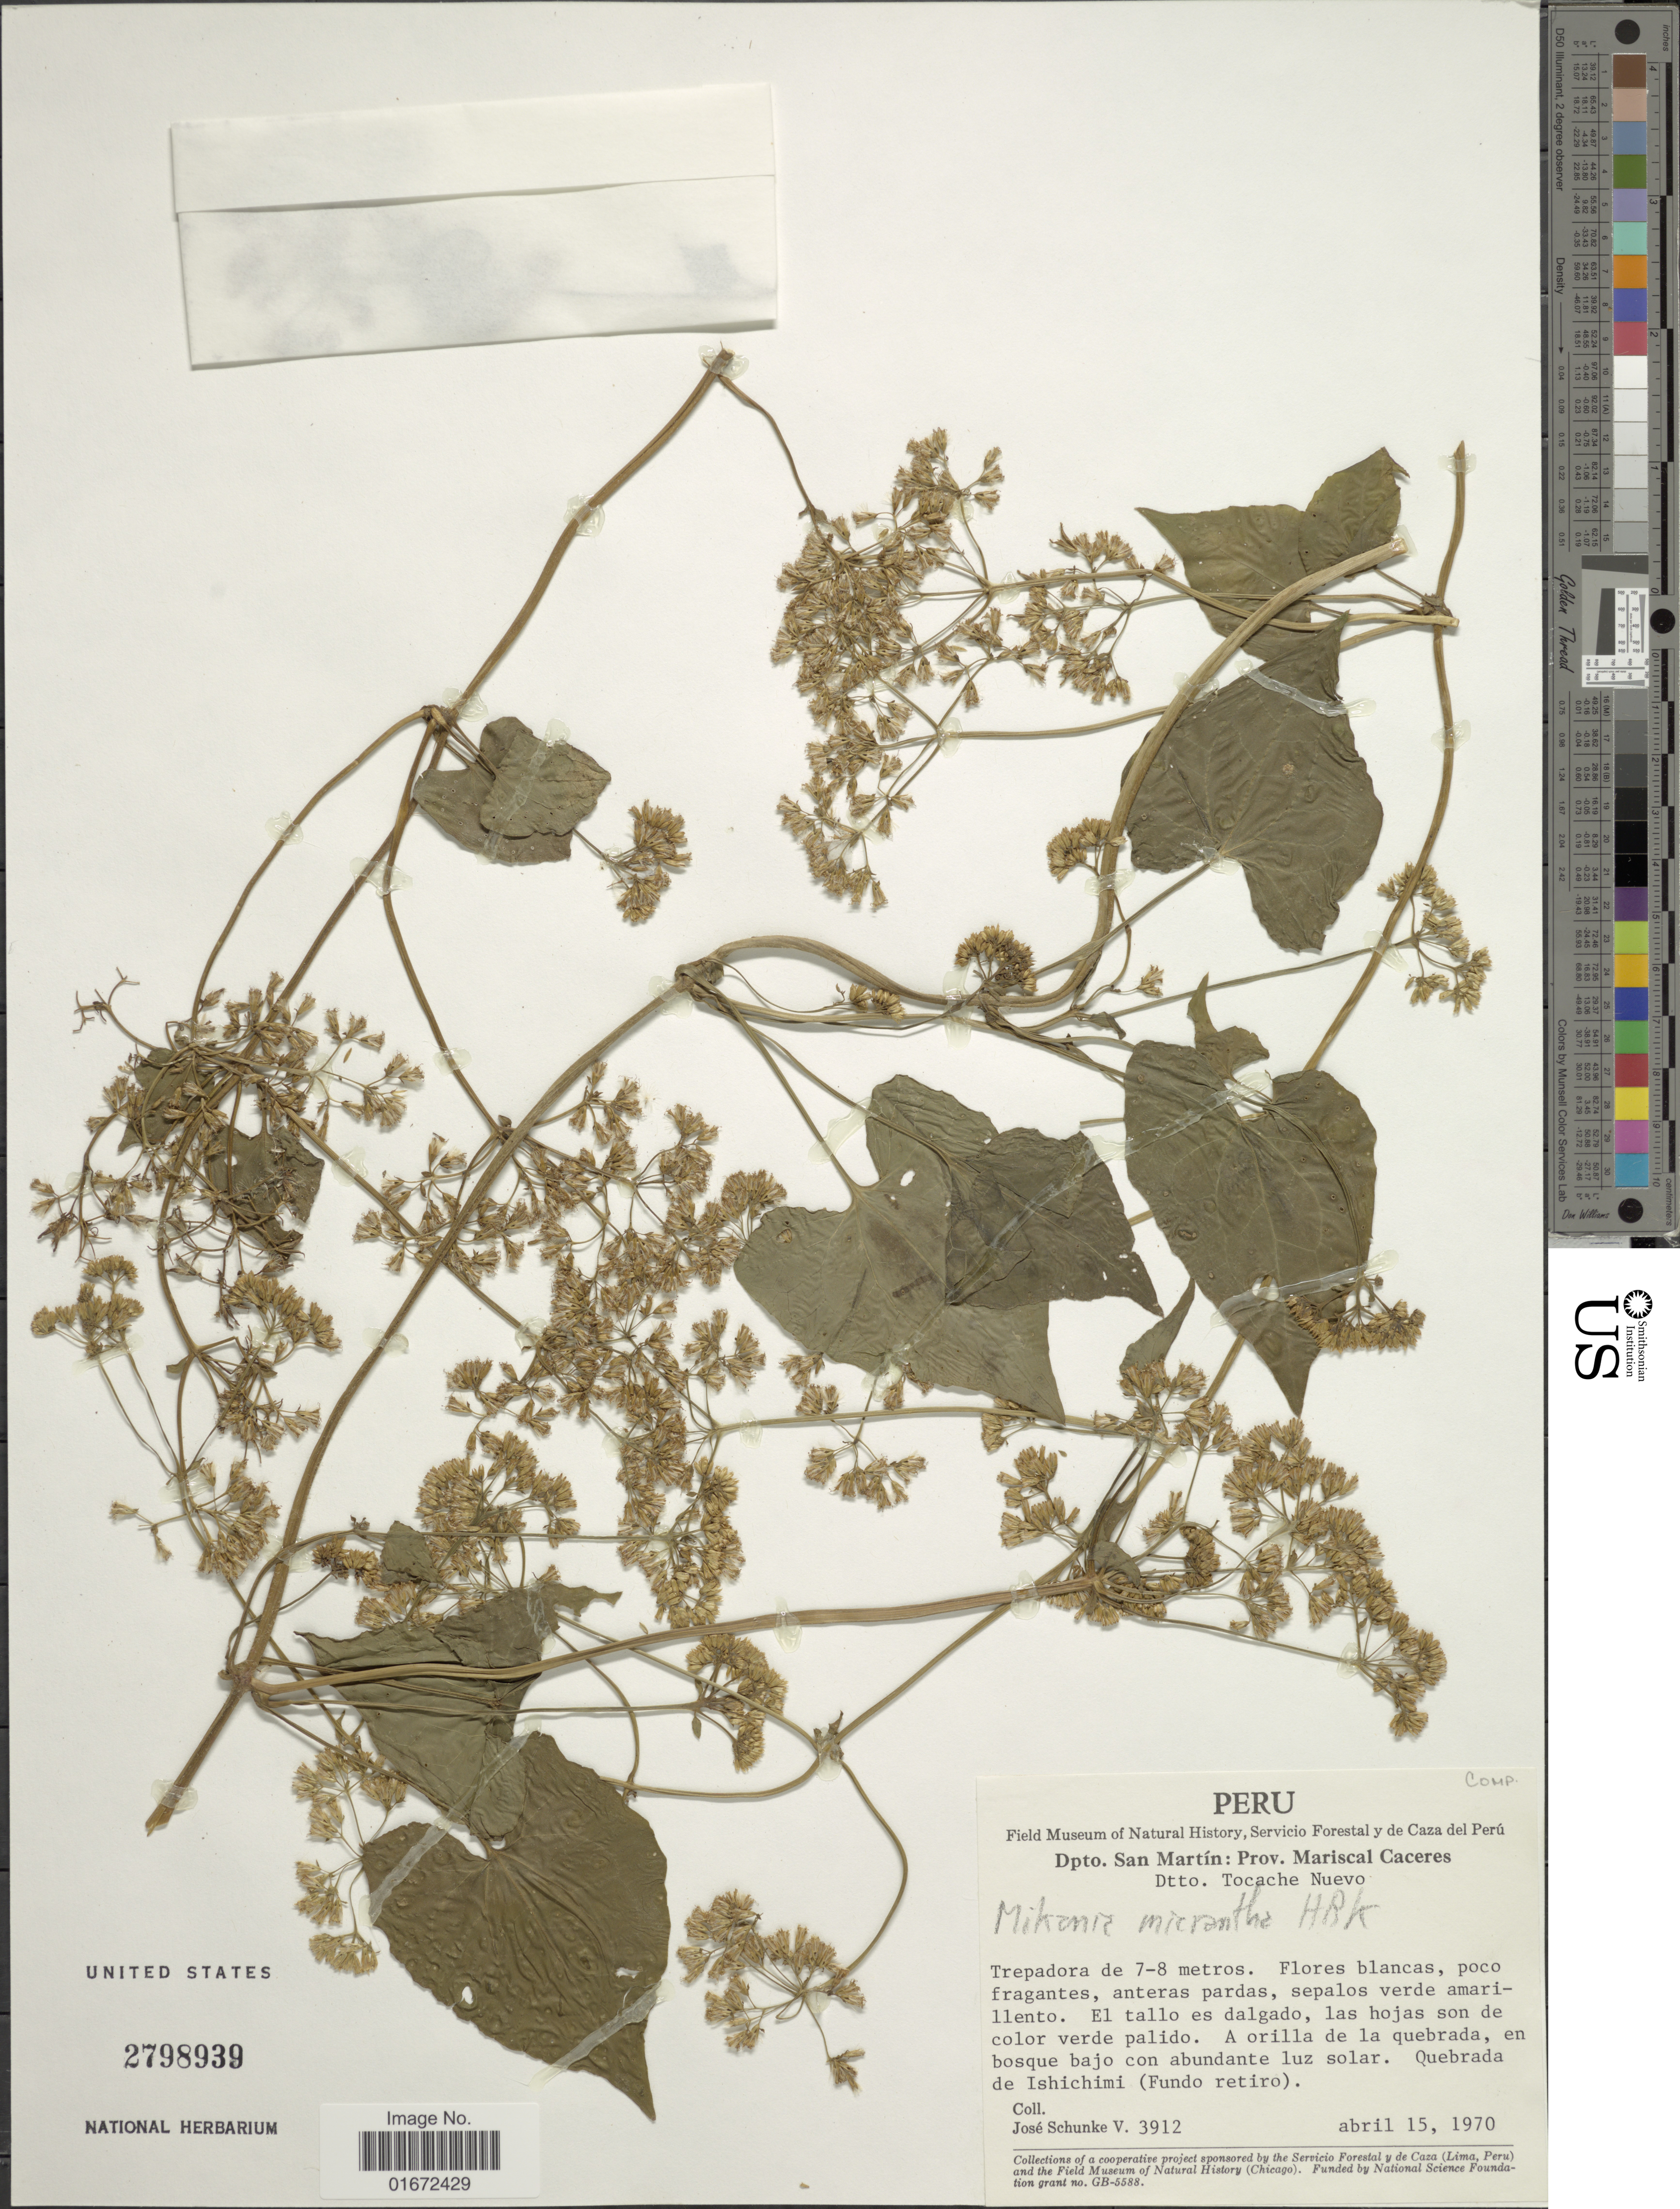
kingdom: Plantae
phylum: Tracheophyta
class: Magnoliopsida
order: Asterales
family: Asteraceae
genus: Mikania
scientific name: Mikania micrantha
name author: Kunth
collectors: J. Schunke Vigo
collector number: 3912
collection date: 1970-04-15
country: Peru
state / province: San Martín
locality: Dpto. San Martín: Prov. Mariscal Caceres. Dtto. Tocache Nuevo. A orilla de la quebrada, en bosque bajo con abundante luz solar. Quebrada de Ishichimi (Fundo retiro)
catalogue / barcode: US 2798939